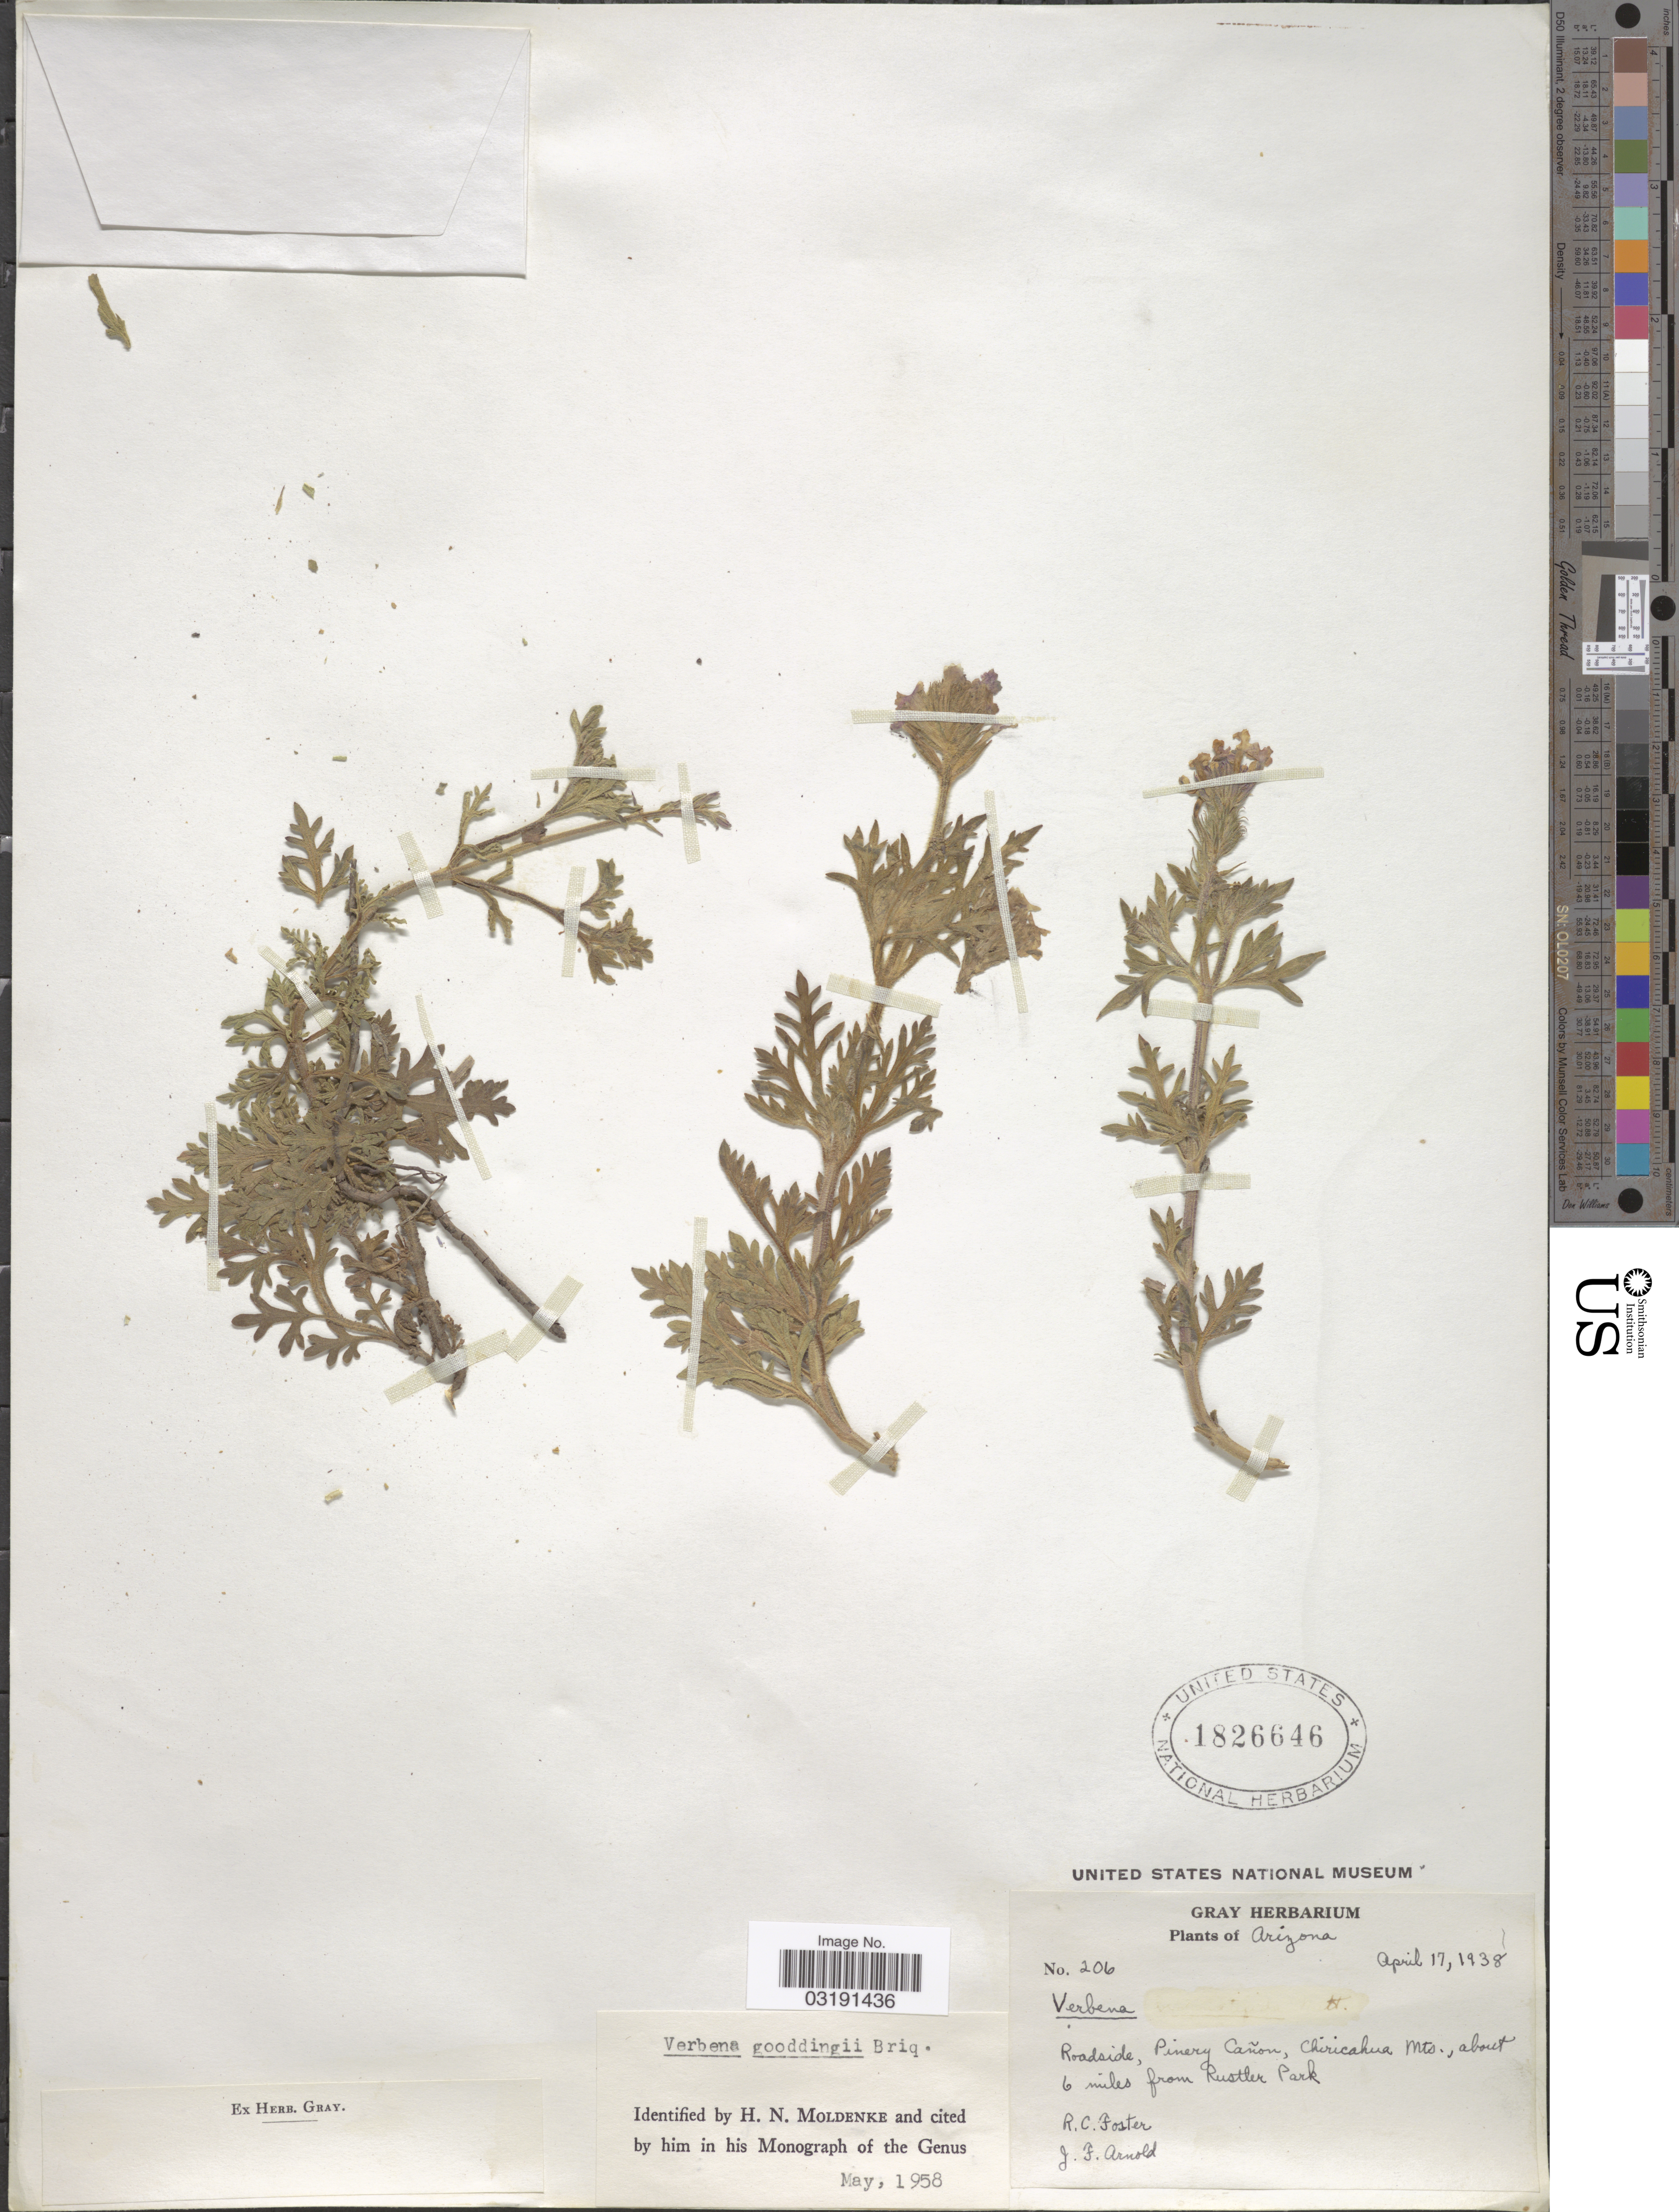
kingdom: Plantae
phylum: Tracheophyta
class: Magnoliopsida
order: Lamiales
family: Verbenaceae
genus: Verbena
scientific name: Verbena gooddingii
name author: Briq.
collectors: R. C. Foster & J. F. Arnold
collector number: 206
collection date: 1938-04-17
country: United States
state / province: Arizona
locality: Roadside, Pinery Cañon, Chiricahua Mts., about 6 miles from Rustler Park.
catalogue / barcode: US 1826646